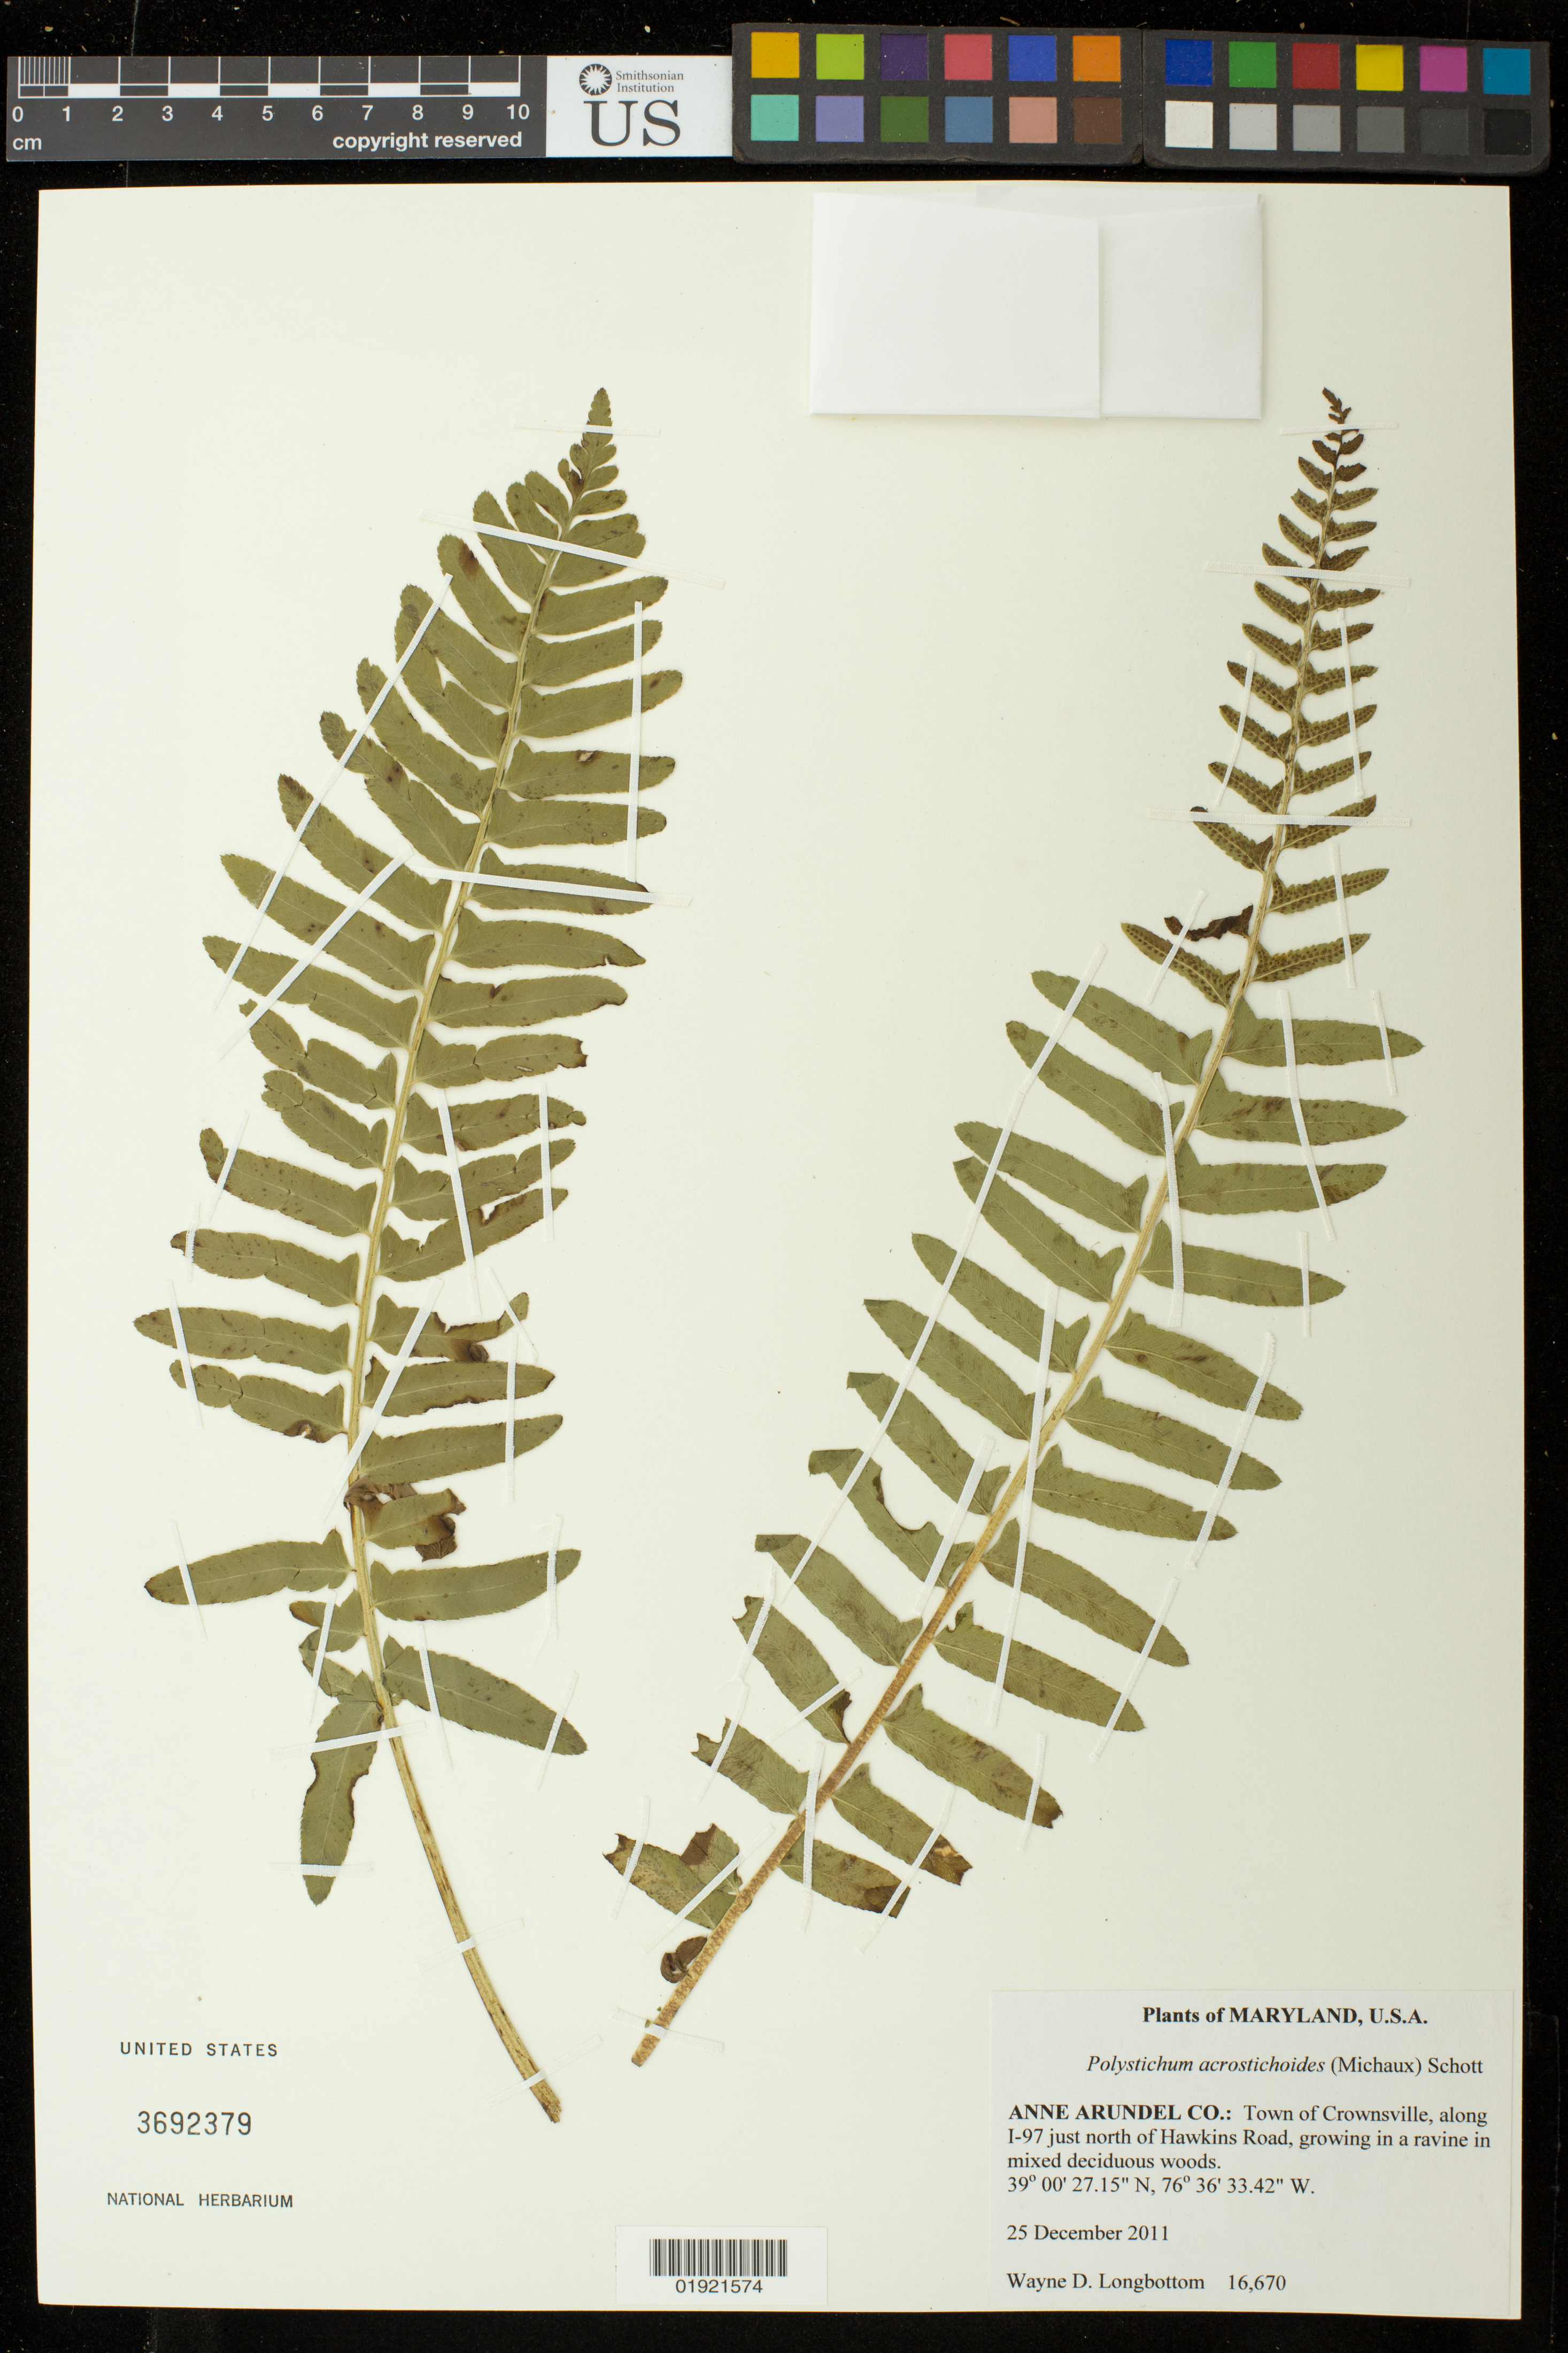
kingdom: Plantae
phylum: Tracheophyta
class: Polypodiopsida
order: Polypodiales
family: Dryopteridaceae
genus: Polystichum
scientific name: Polystichum acrostichoides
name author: (Michx.) Schott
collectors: W. D. Longbottom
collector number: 16670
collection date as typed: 25 December 2011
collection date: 2011-12-25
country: United States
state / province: Maryland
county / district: Anne Arundel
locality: Town of Crownsville, along I-97 just north of Hawkins Road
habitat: growing in a ravine in mixed deciduous woods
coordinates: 39 00 27.15 N, 76 36 33.42 W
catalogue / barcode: US 3692379